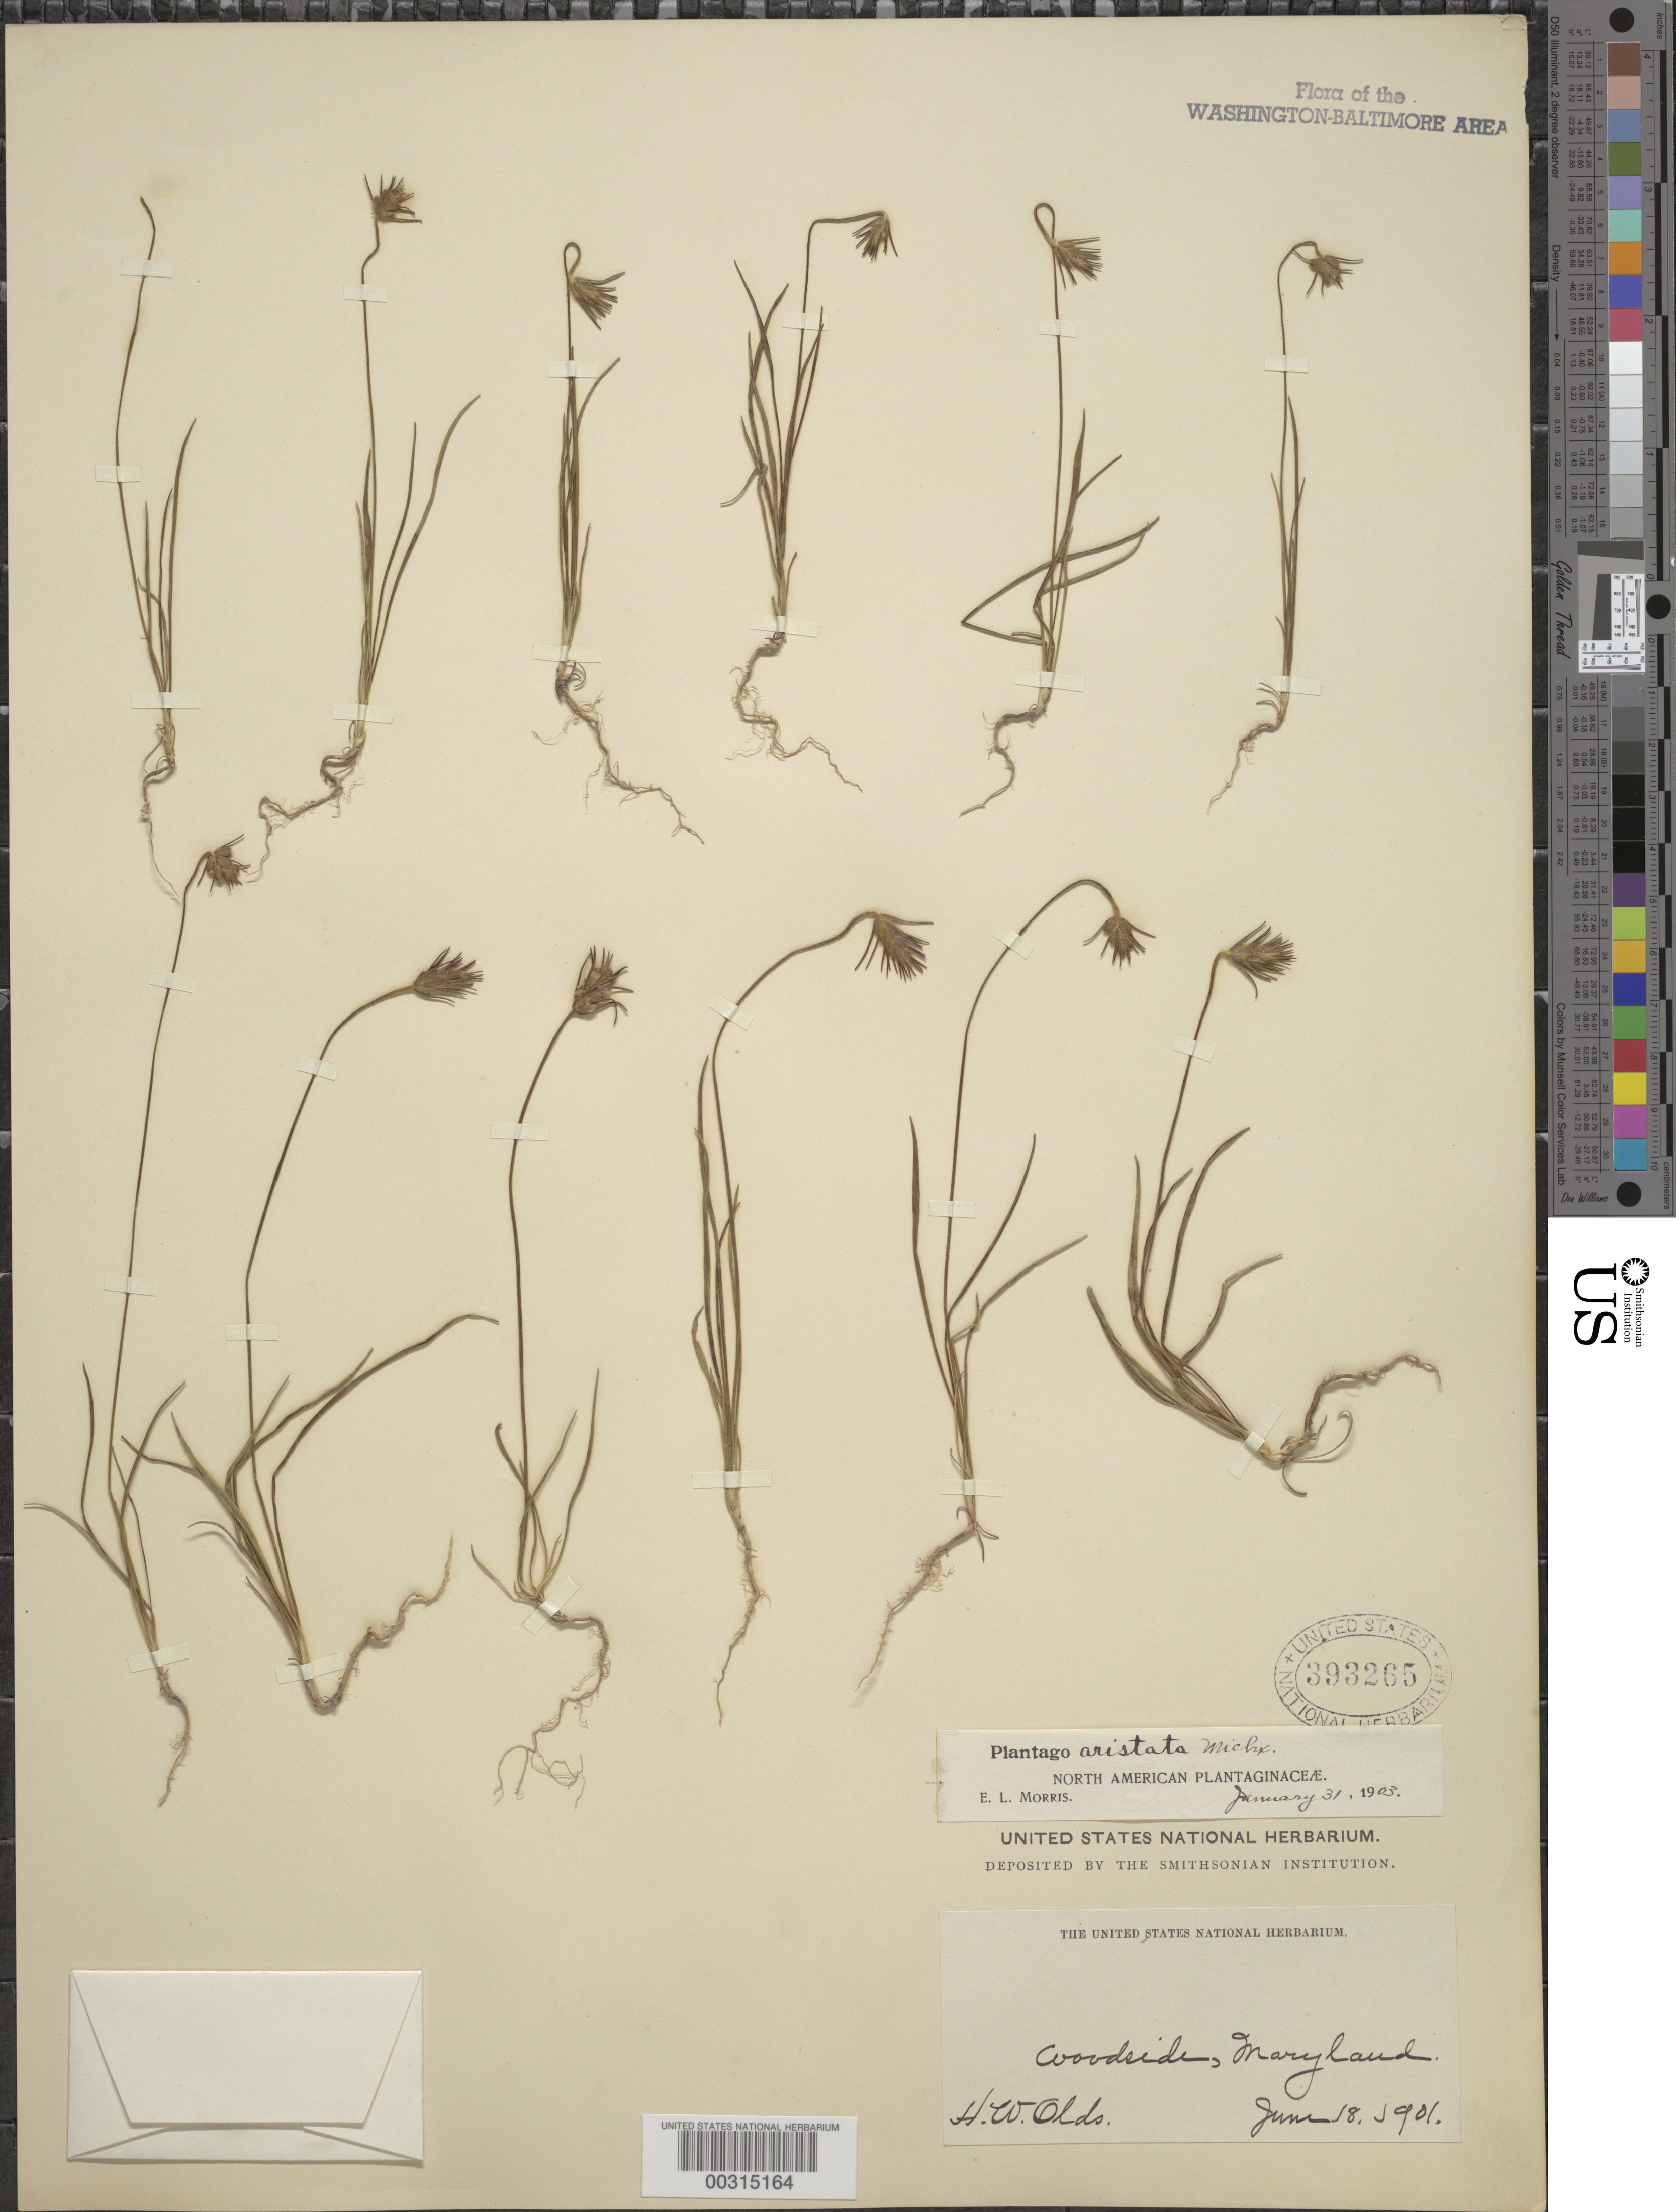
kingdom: Plantae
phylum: Tracheophyta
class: Magnoliopsida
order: Lamiales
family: Plantaginaceae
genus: Plantago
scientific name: Plantago aristata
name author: Michx.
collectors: H. W. Olds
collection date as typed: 18 Jun 1901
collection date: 1901-06-18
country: United States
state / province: Maryland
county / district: Montgomery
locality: Woodside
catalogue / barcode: US 393265